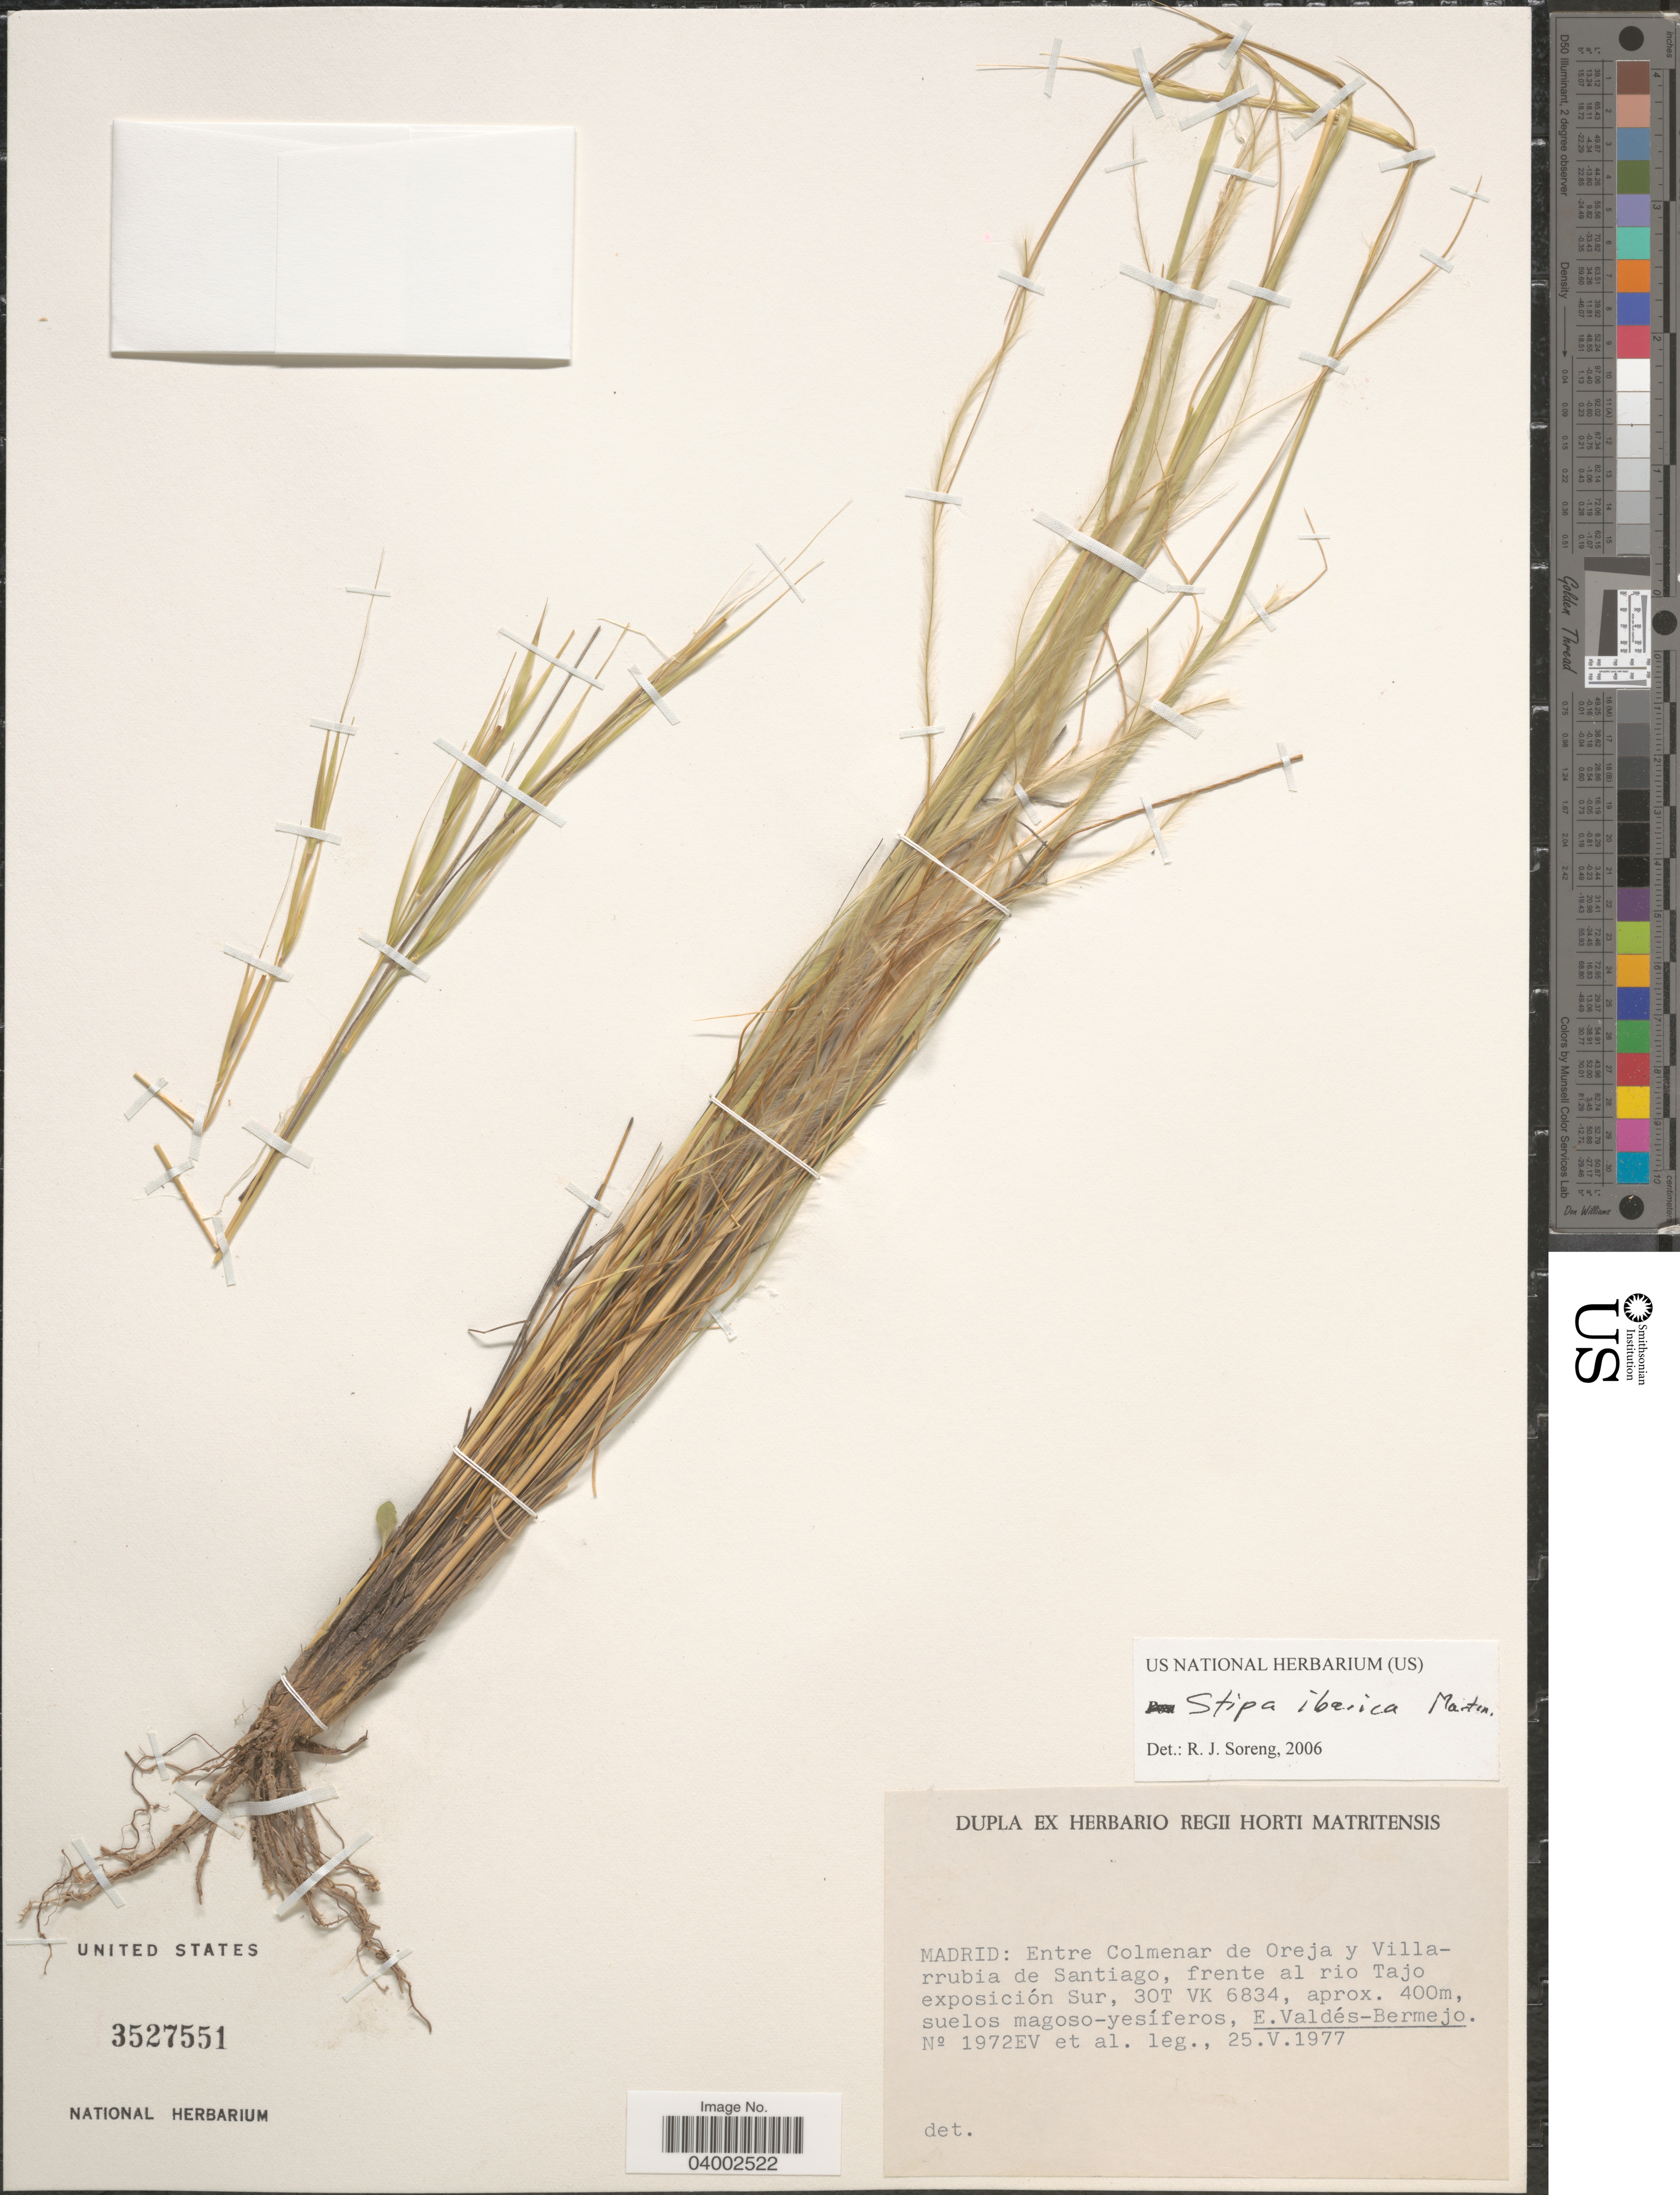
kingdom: Plantae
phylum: Tracheophyta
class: Liliopsida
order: Poales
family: Poaceae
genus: Stipa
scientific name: Stipa iberica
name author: Martinovsky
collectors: E. Valdes Bermejo & et al.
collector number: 1972EV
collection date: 1977-05-25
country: Spain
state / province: Madrid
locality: Entre Colmenar de Oreja y Villarrubia de Santiago, frente al rio Tajo exposición Sur, 30T VK 6834.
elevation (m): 400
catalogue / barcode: US 3527551